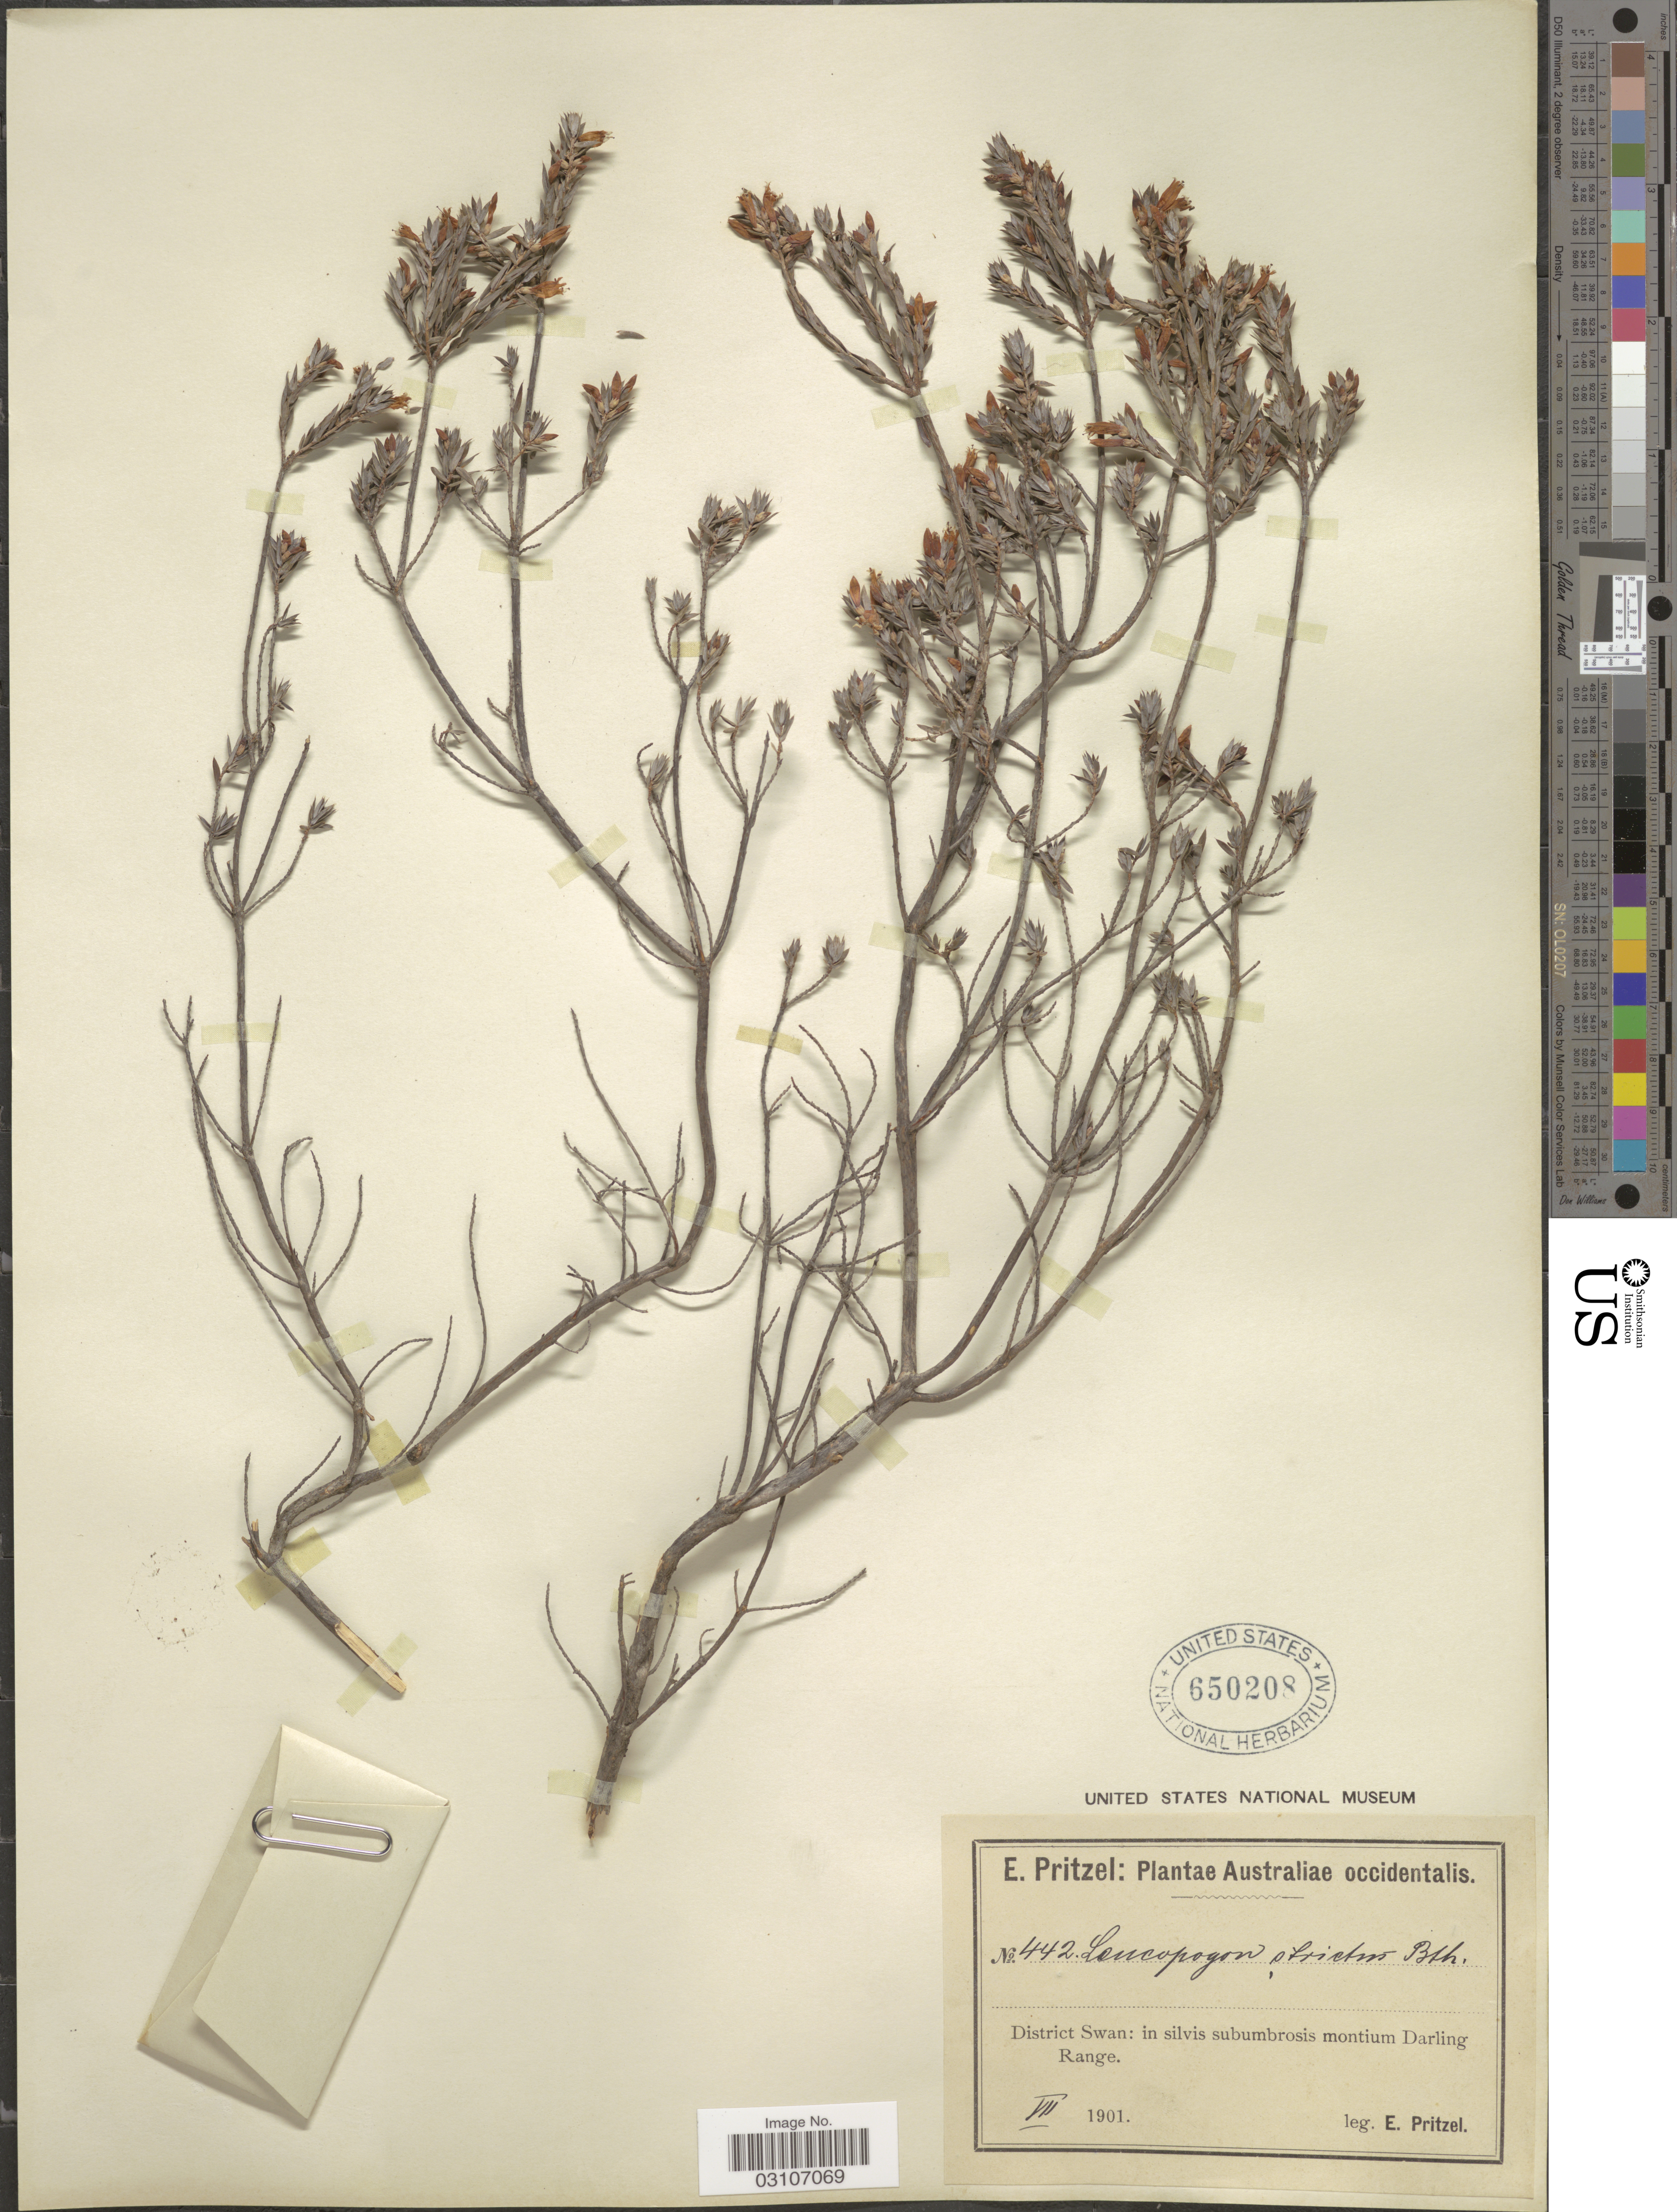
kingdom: Plantae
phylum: Tracheophyta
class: Magnoliopsida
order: Ericales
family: Ericaceae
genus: Leucopogon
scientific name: Leucopogon strictus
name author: Benth.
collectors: E. G. Pritzel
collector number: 442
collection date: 1901-07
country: Australia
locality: Australiae occidentalis. District Swan: in silvis subumbrosis montium Darling Range.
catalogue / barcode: US 650208